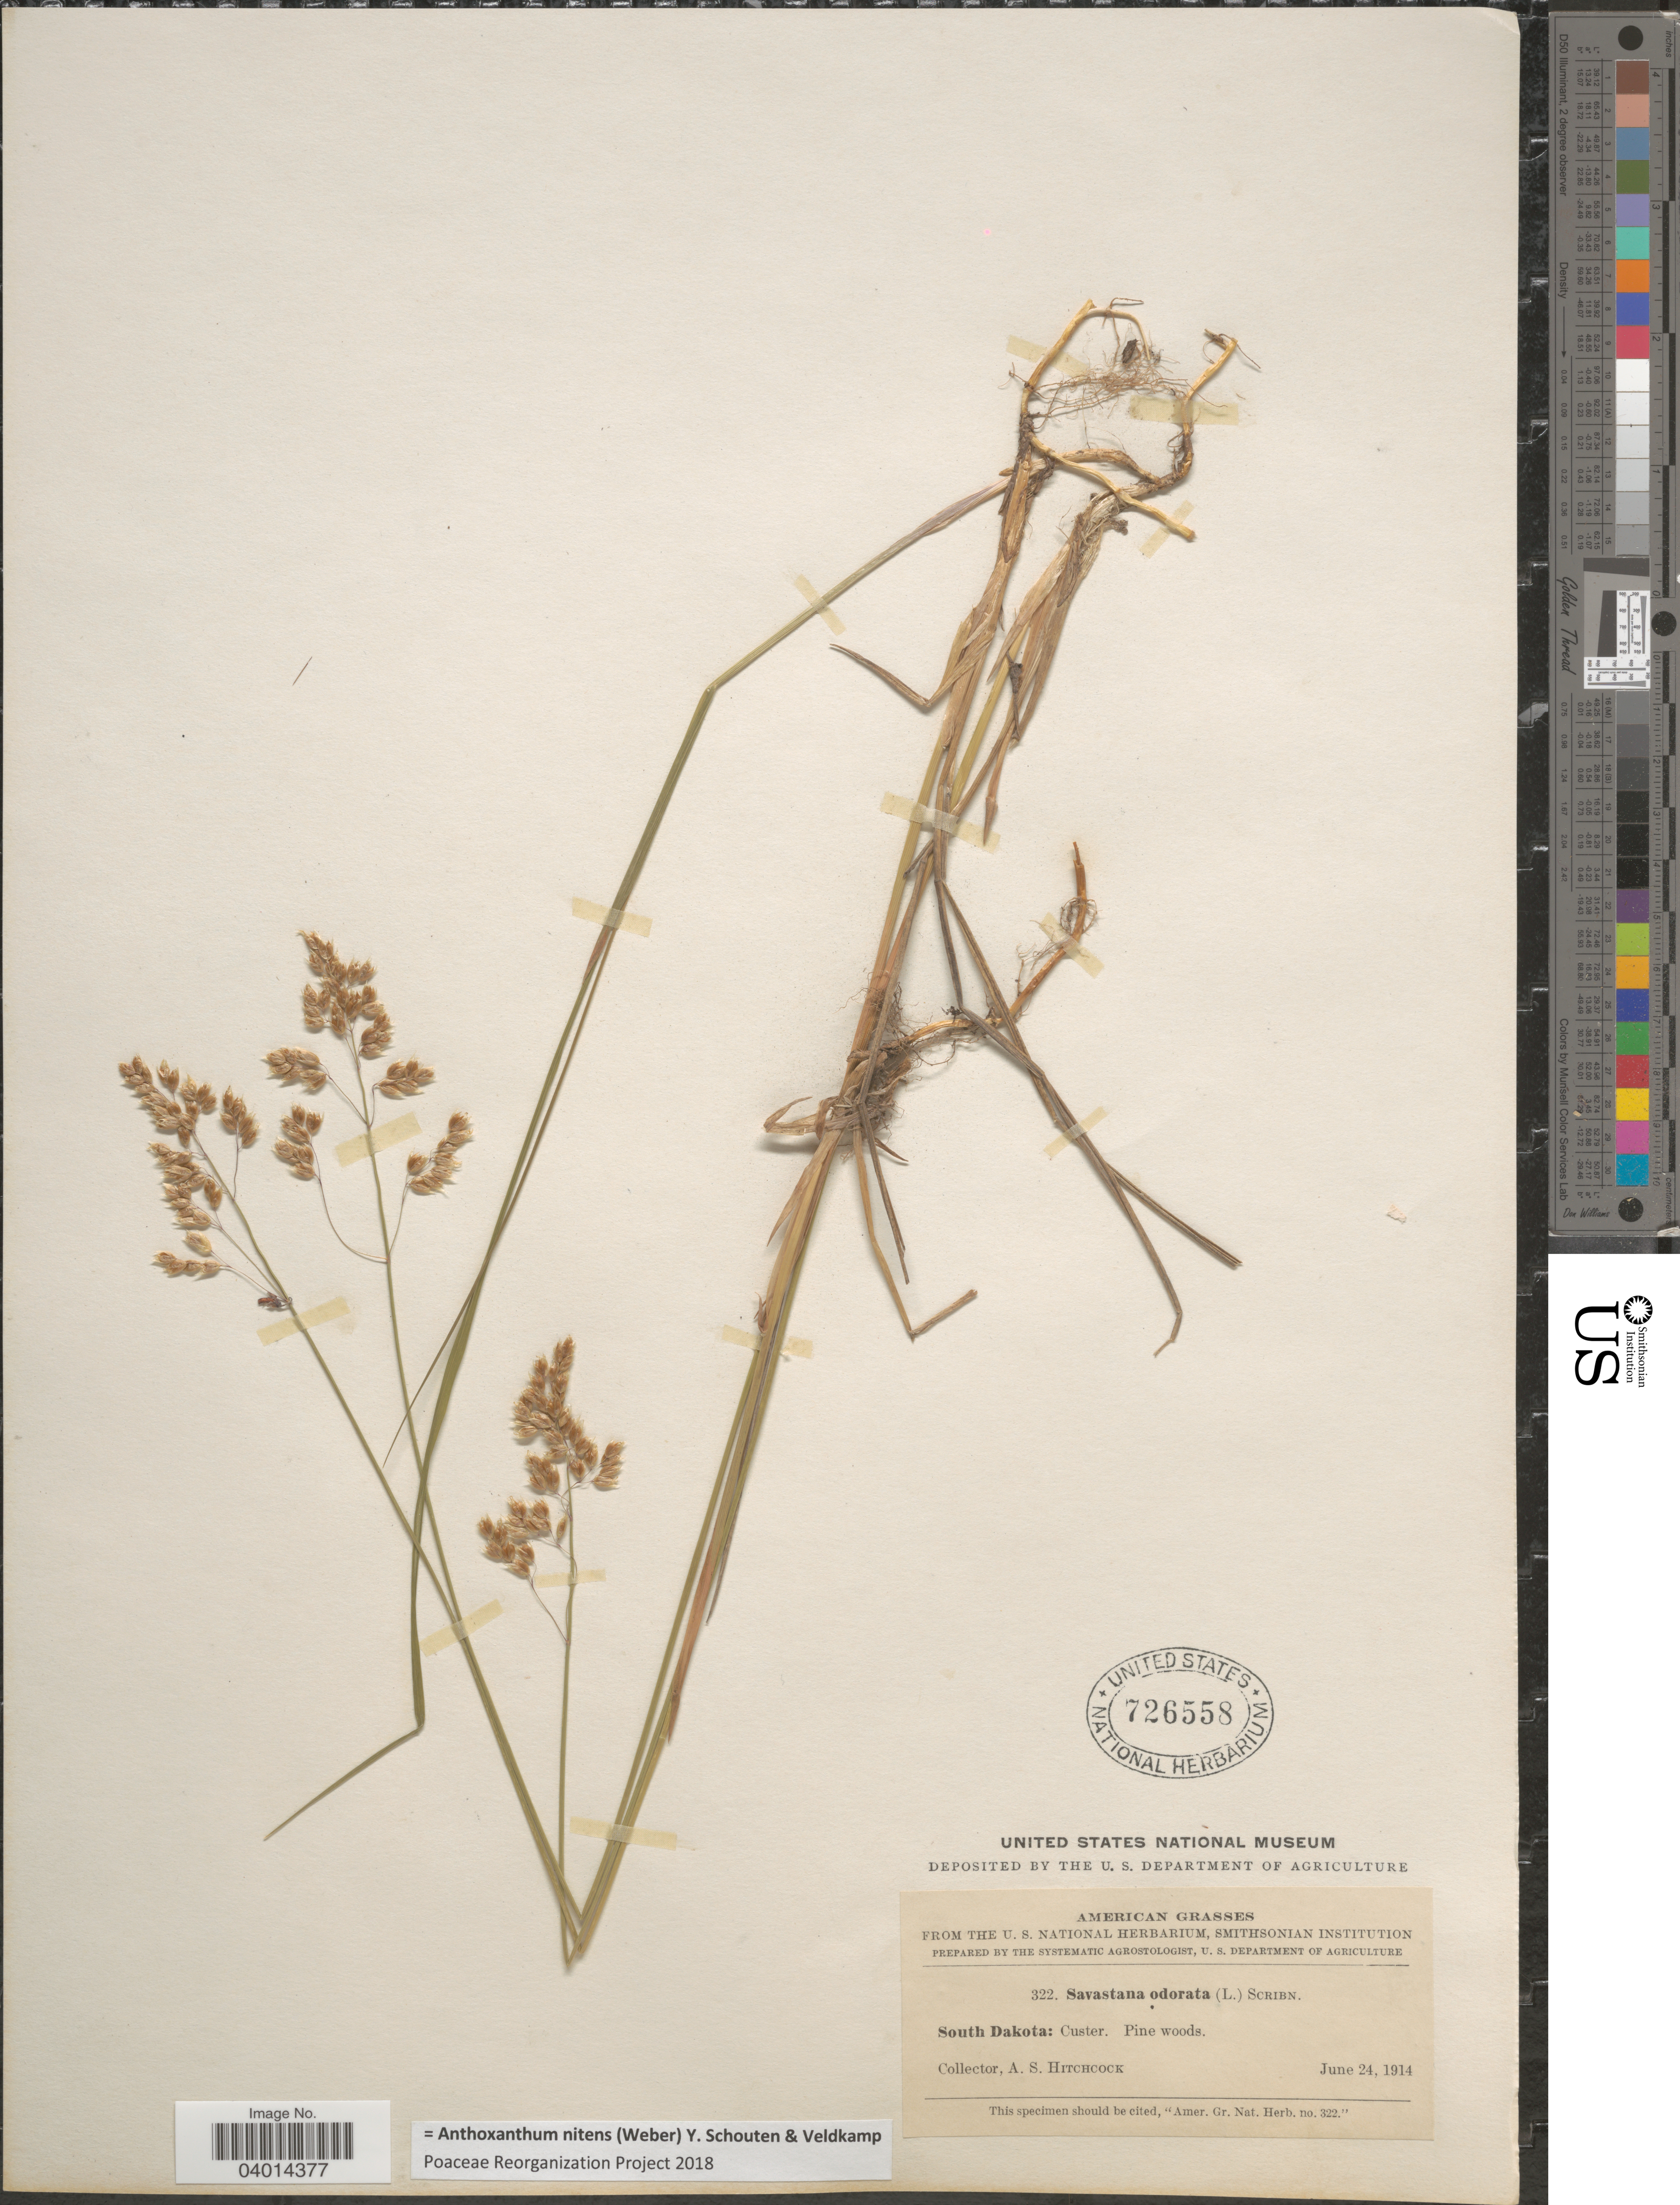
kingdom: Plantae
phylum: Tracheophyta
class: Liliopsida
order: Poales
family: Poaceae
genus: Anthoxanthum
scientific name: Anthoxanthum nitens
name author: (G.H. Weber) R.T.A. Schouten & Veldkamp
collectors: A. S. Hitchcock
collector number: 322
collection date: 1914-06-24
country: United States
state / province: South Dakota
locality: Custer. Pine woods.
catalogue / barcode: US 726558